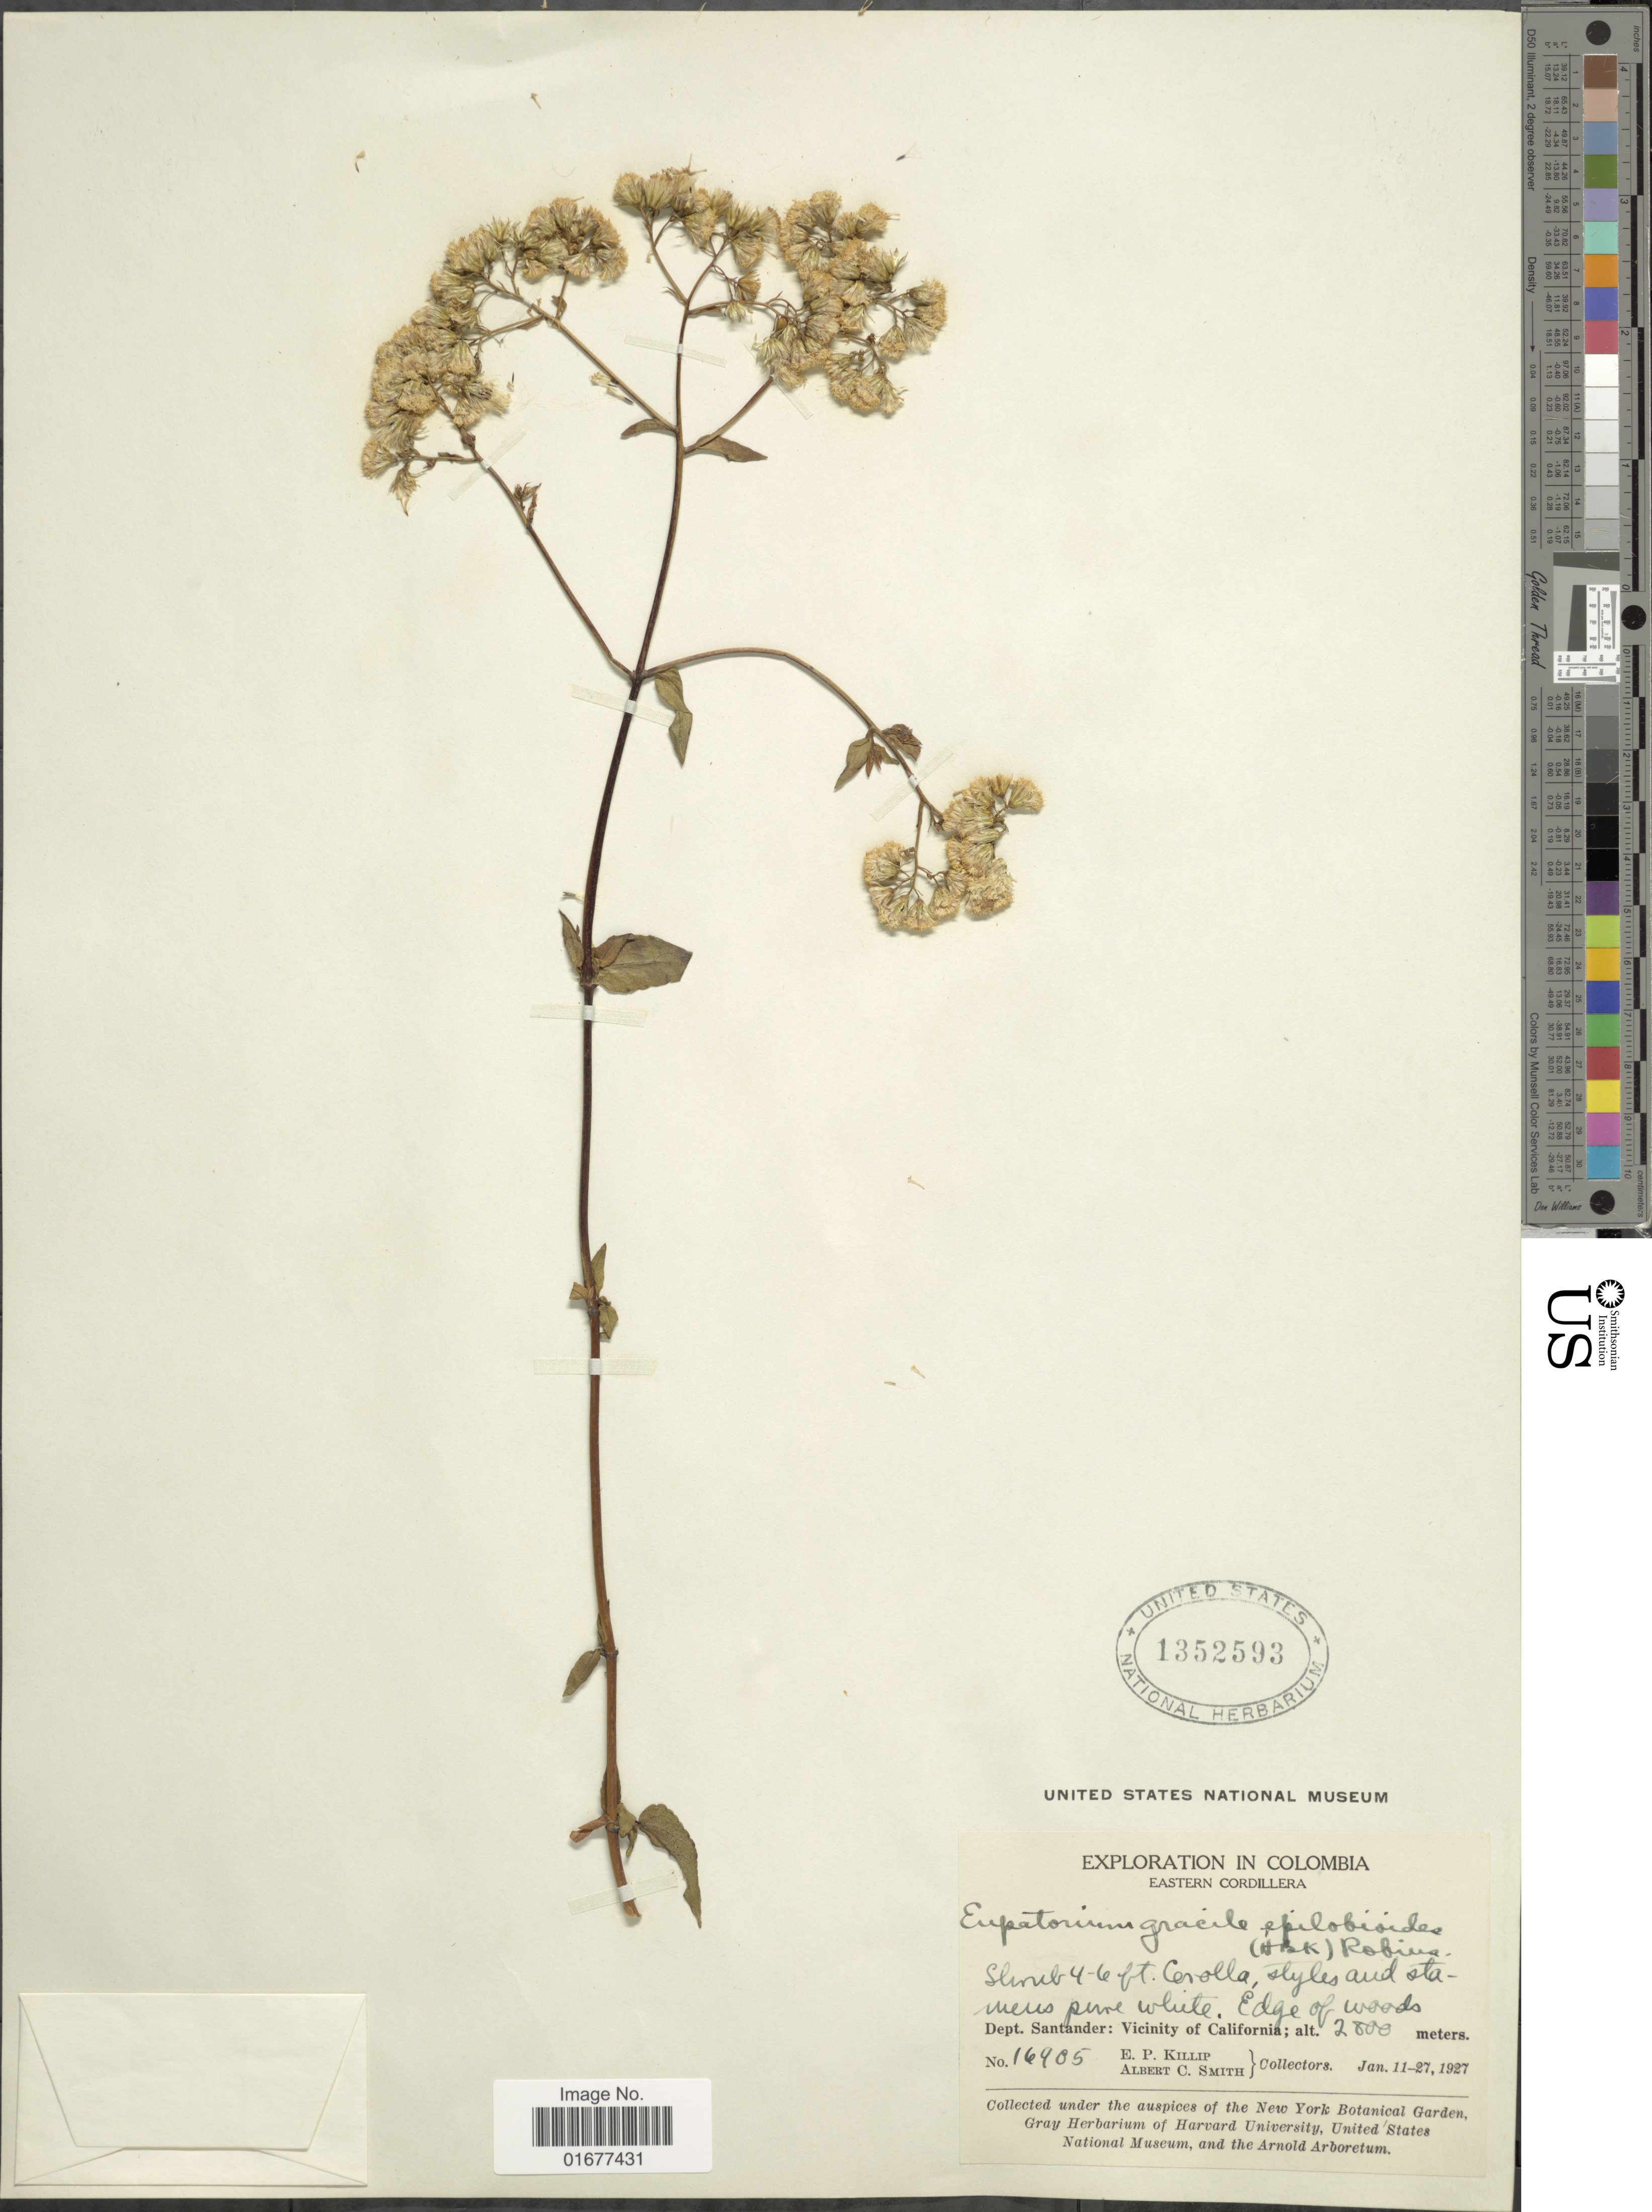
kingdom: Plantae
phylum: Tracheophyta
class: Magnoliopsida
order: Asterales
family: Asteraceae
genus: Ageratina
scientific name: Ageratina gracilis var. epilobioides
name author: (Kunth) R.M. King & H. Rob. ex Luteyn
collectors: E. P. Killip & A. C. Smith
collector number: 16985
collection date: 1927-01-11/1927-01-27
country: Colombia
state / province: Santander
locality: Vicinity of California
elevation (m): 2000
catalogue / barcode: US 1352593